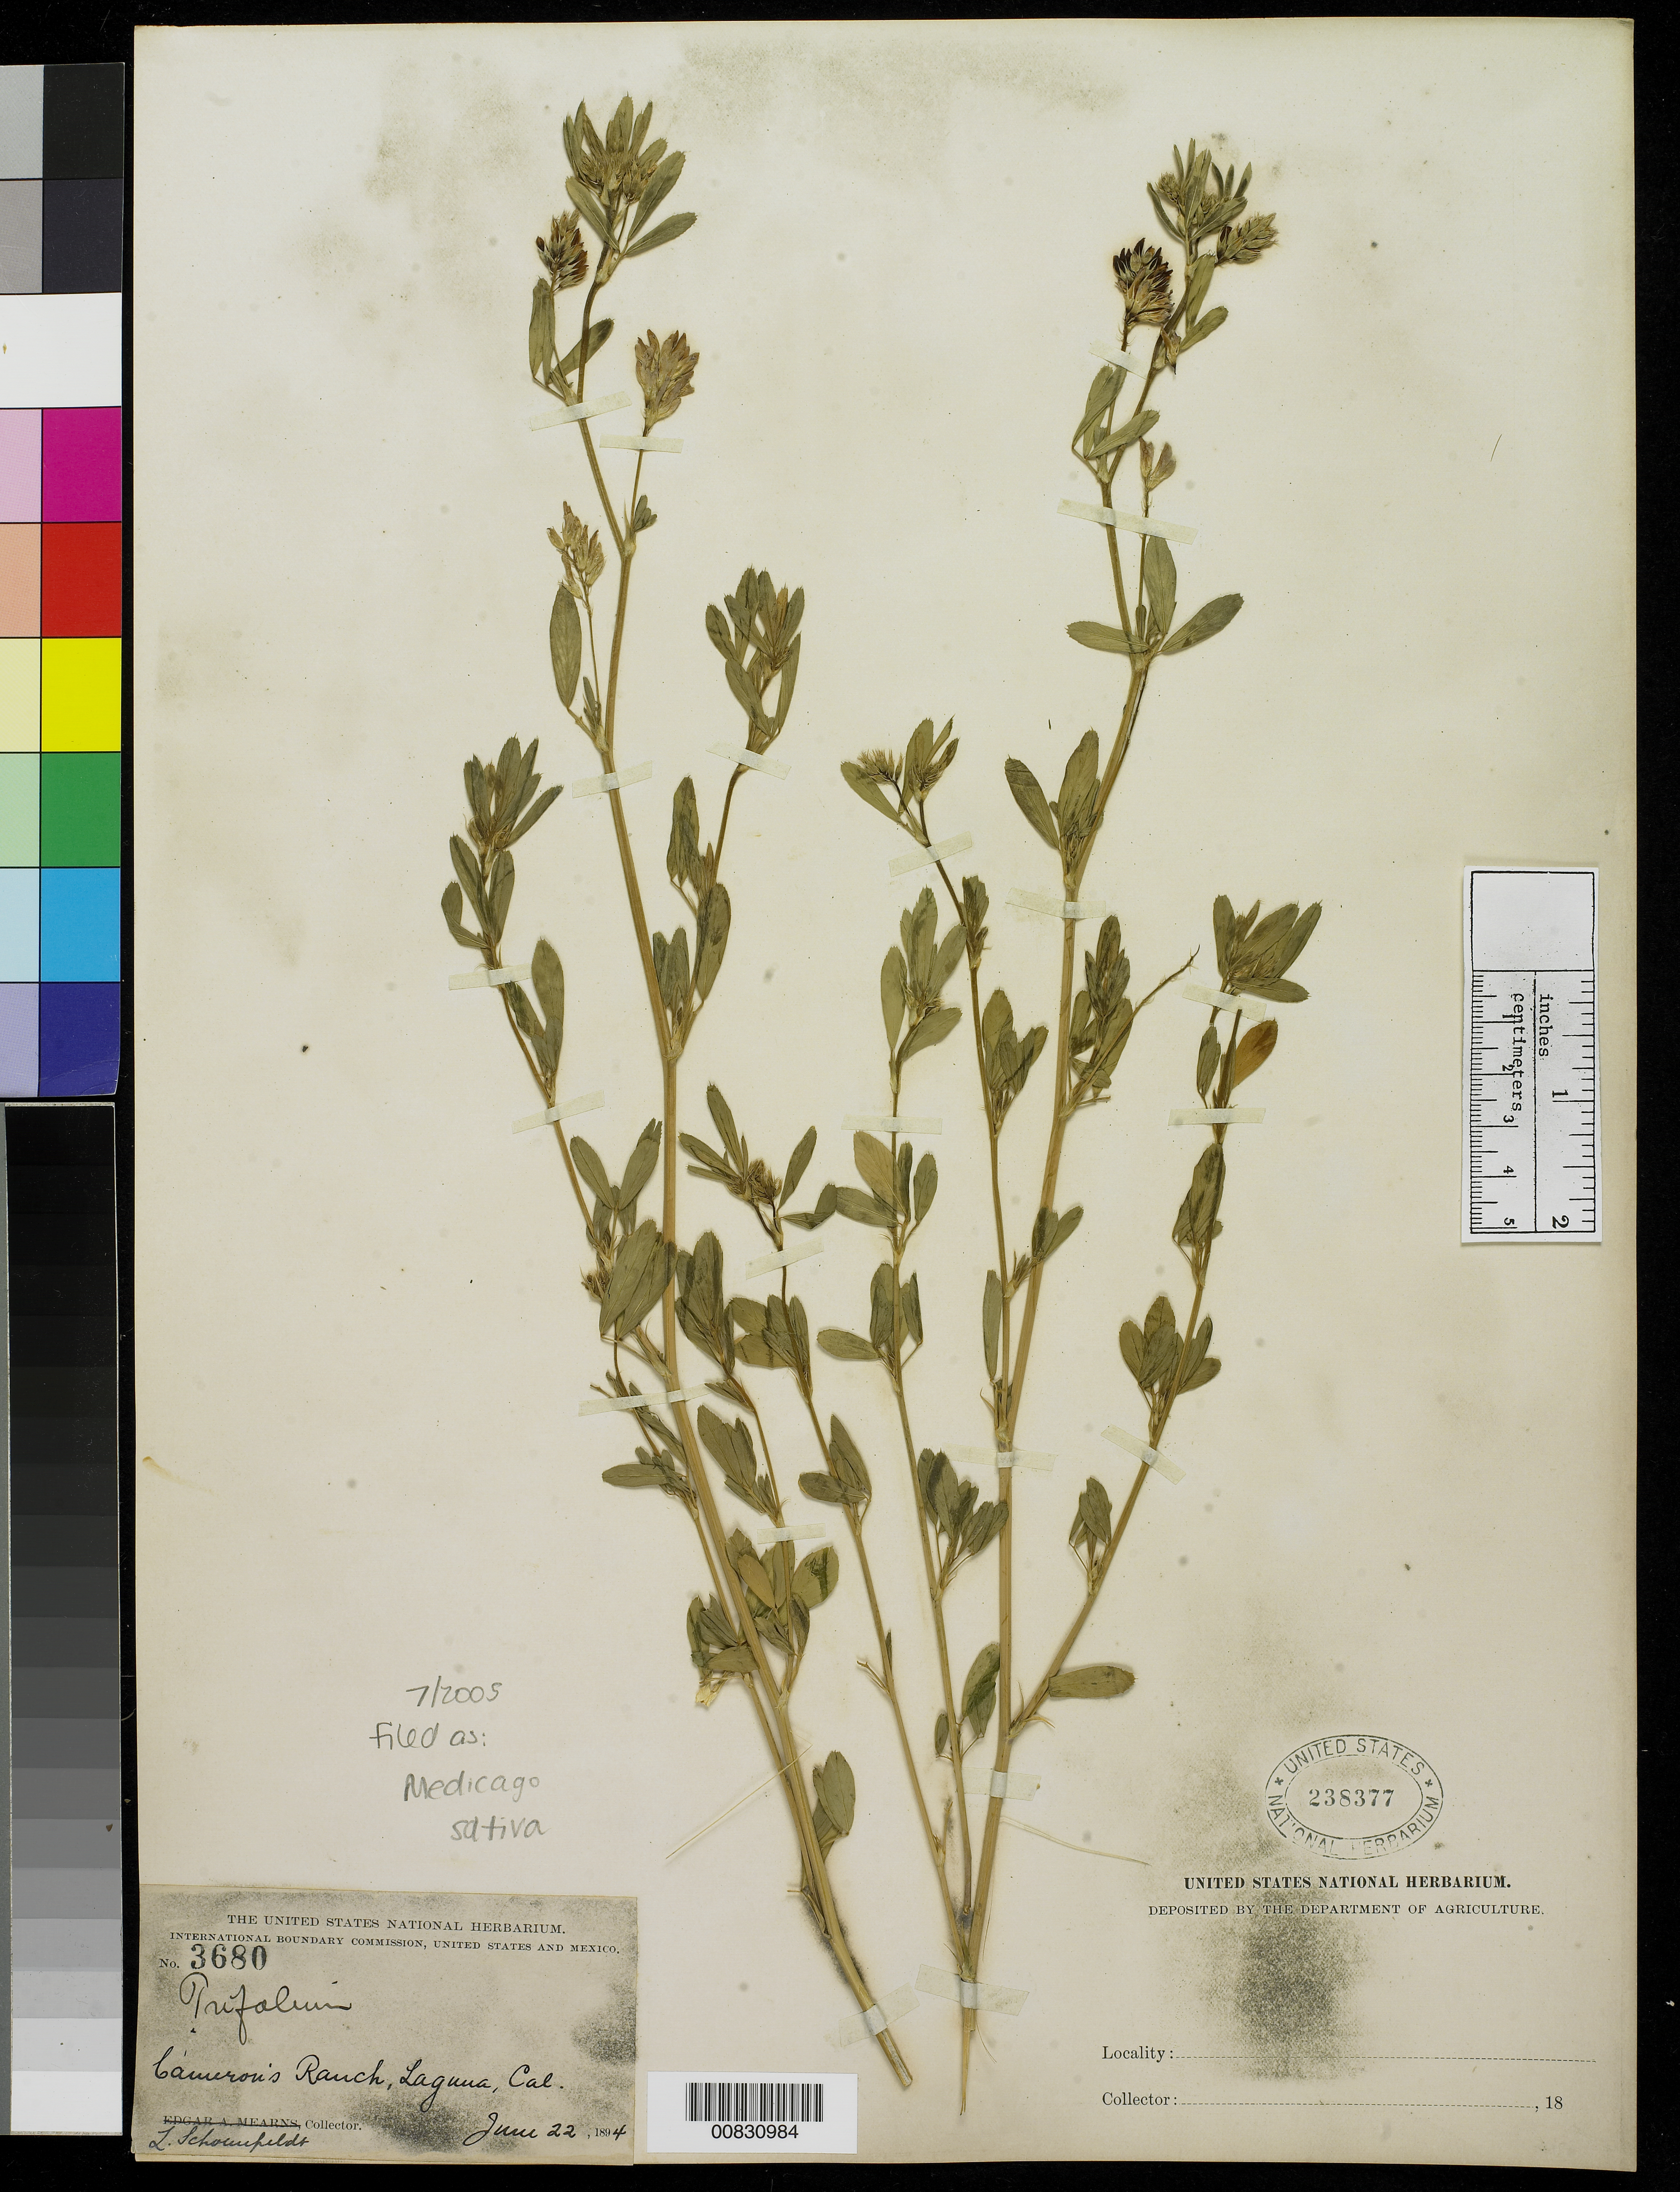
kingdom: Plantae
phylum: Tracheophyta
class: Magnoliopsida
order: Fabales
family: Fabaceae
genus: Medicago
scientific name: Medicago sativa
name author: L.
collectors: L. Schoenfeldt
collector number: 3680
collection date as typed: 22 Jun 1894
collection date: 1894-06-22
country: United States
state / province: California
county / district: Orange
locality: Cameron's Ranch, Laguna, California.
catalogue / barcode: US 238377